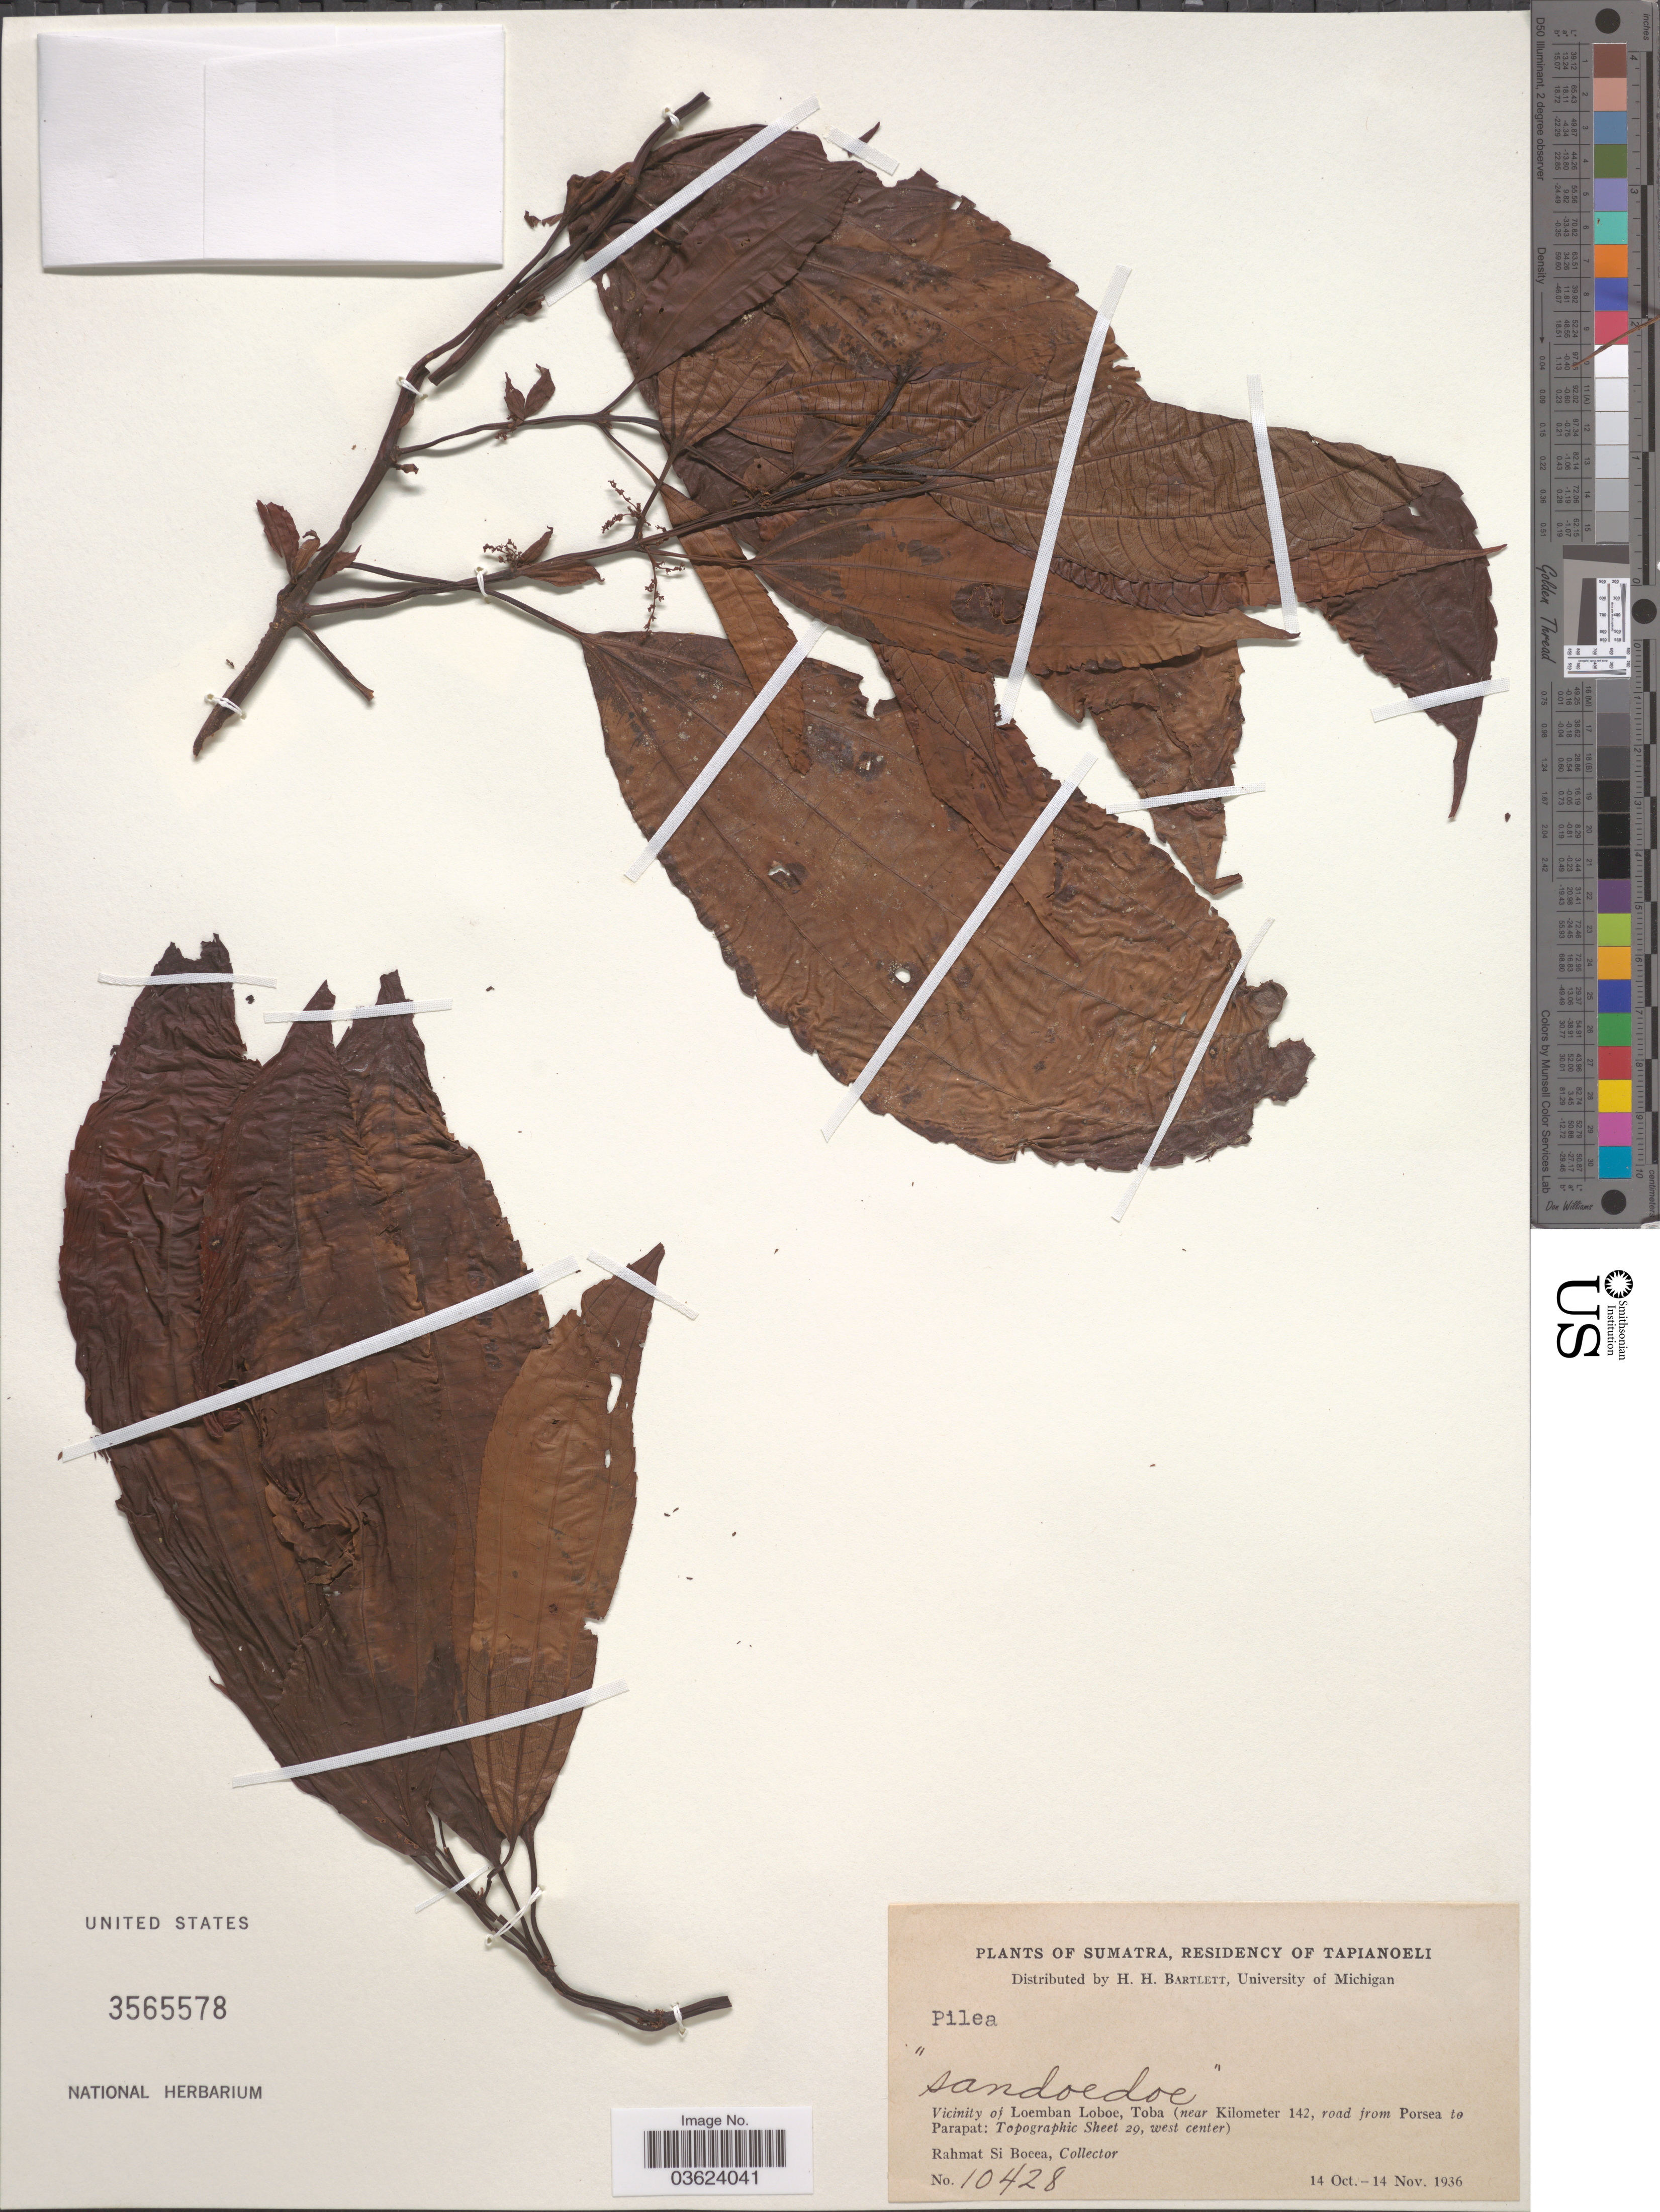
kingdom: Plantae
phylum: Tracheophyta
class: Magnoliopsida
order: Rosales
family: Urticaceae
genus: Pilea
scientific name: Pilea sp.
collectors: Rahmat Si Boeea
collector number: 10428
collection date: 1936-10-14/1936-11-14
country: Indonesia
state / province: Sumatra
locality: Residency of Tapianoeli. Vicinity of Loemban Toba (near Kilometer 142, road from Porsea to Parapat: Topographic Sheet 29, west center).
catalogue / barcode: US 3565578